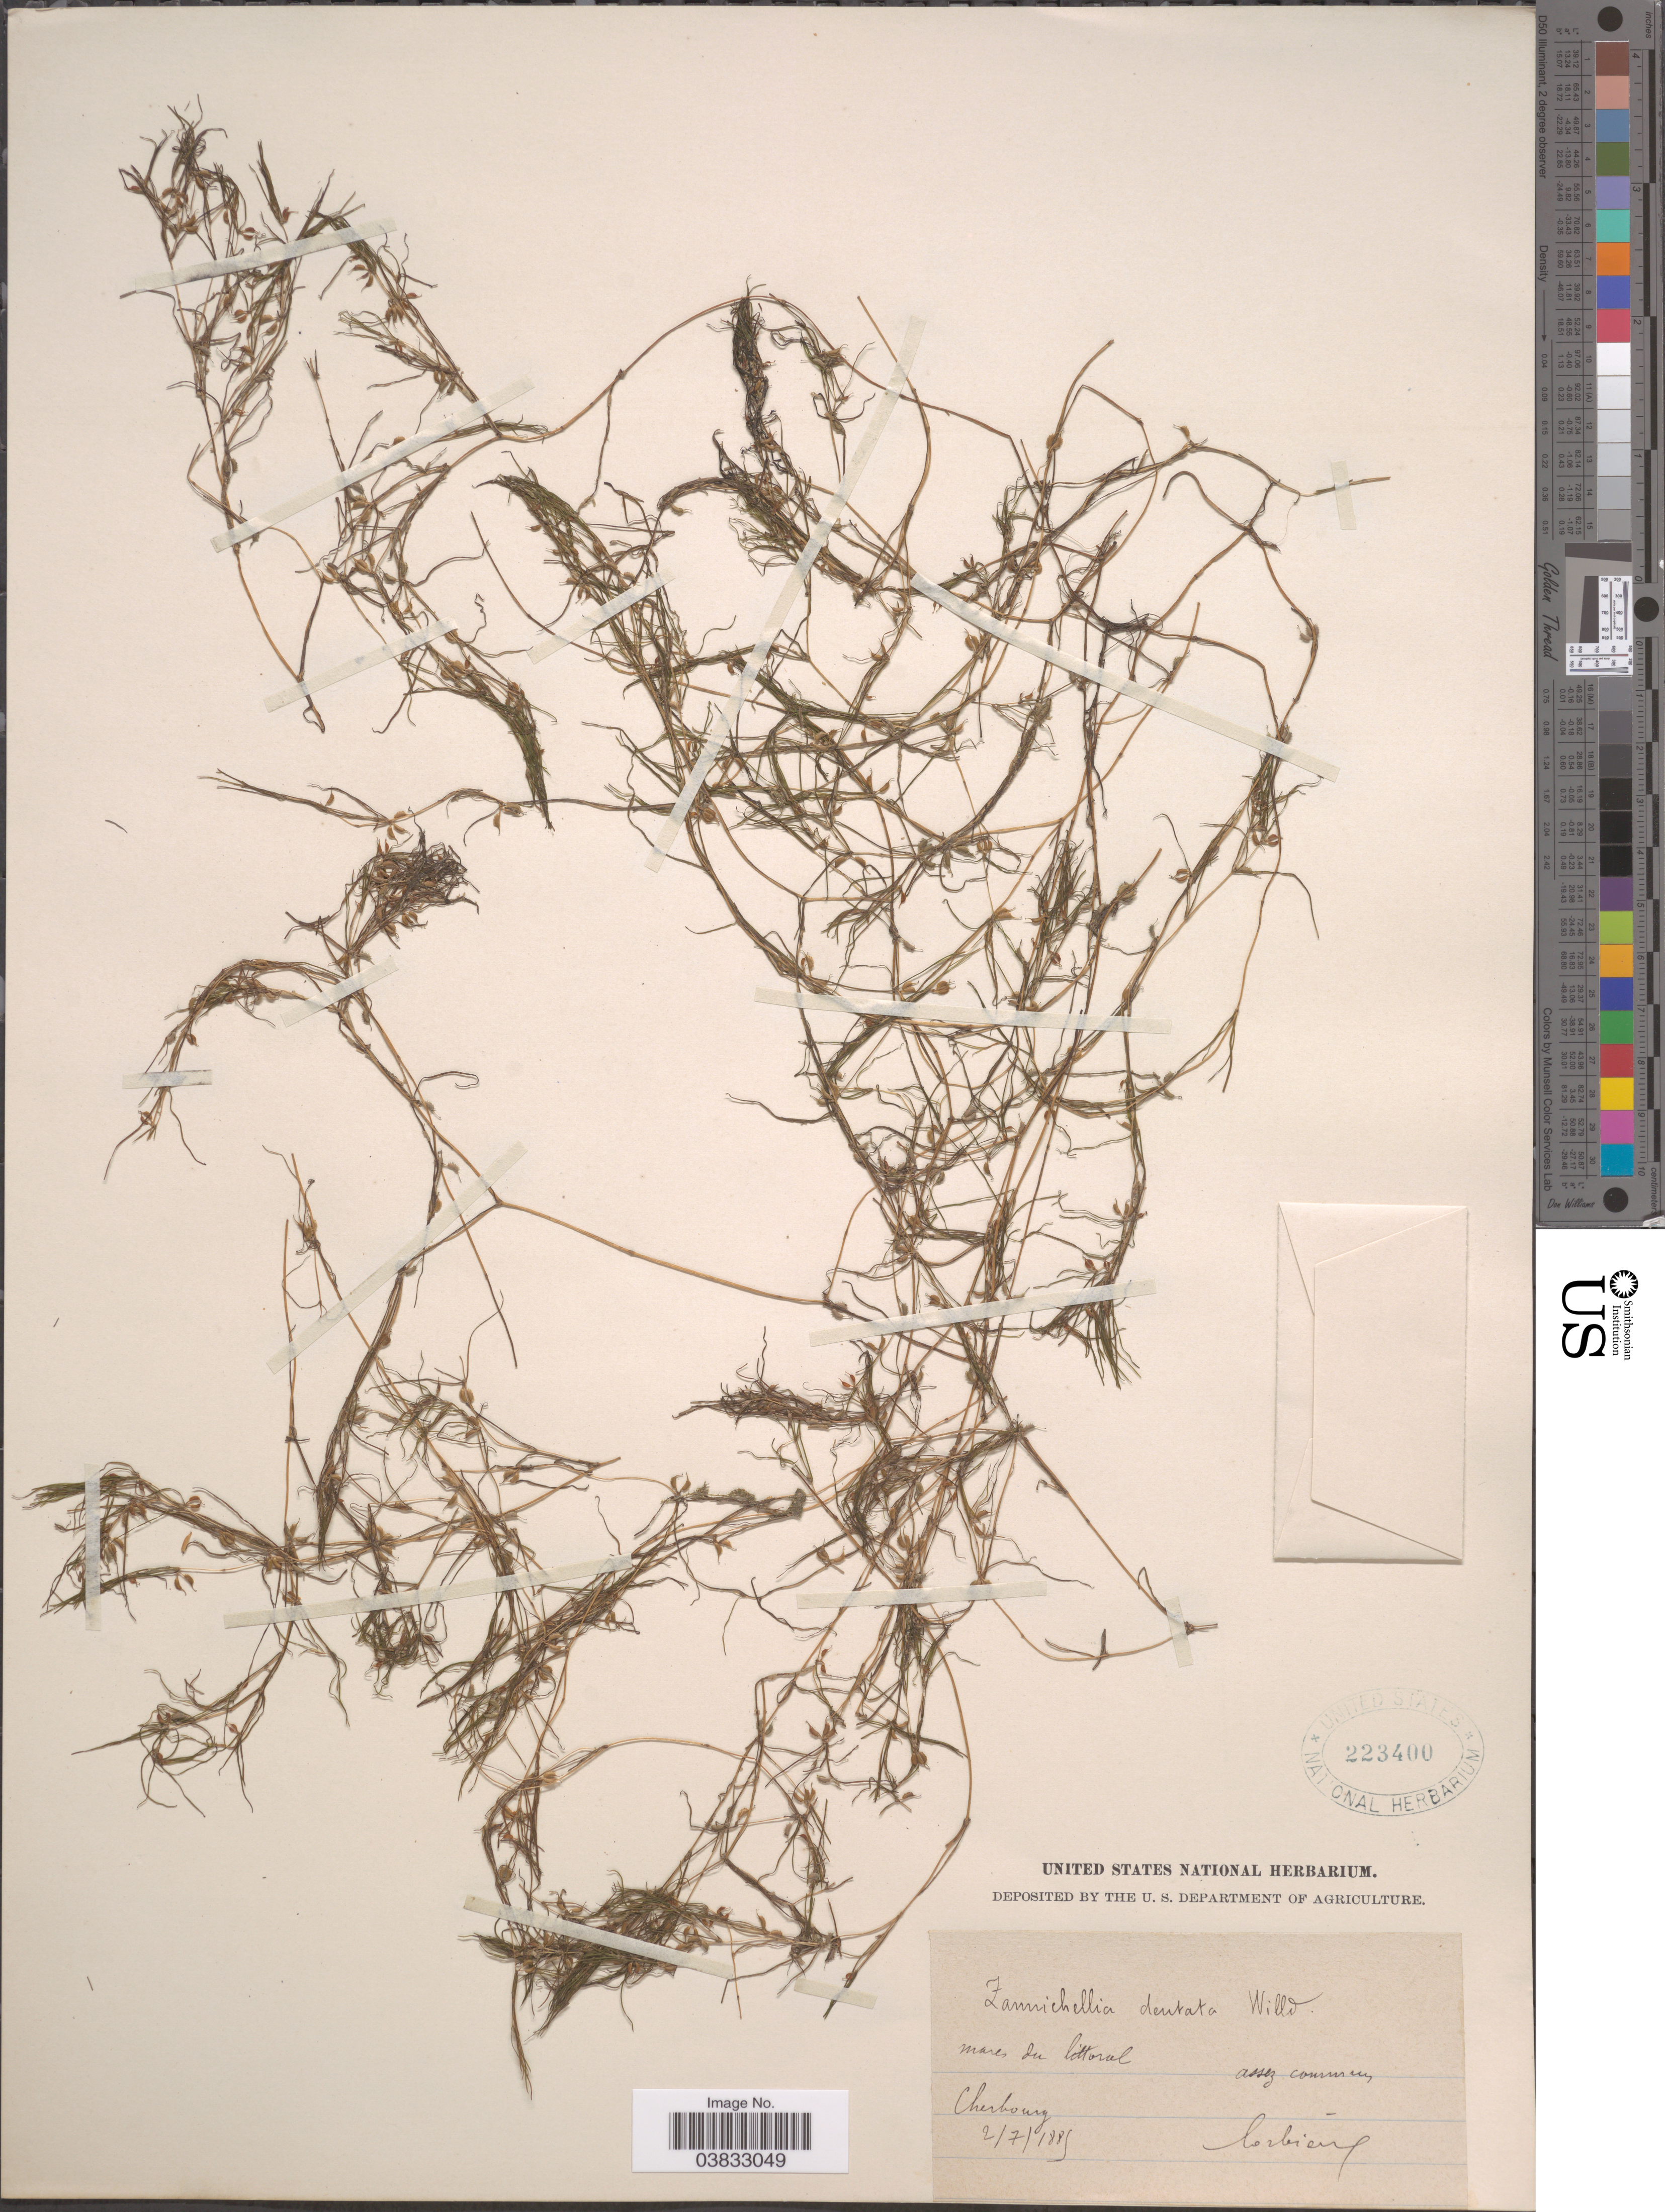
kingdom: Plantae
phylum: Tracheophyta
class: Liliopsida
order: Alismatales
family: Potamogetonaceae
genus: Zannichellia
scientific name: Zannichellia dentata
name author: Willd.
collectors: Corbiere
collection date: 1885-07-02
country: France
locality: Cherbourg.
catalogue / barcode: US 223400